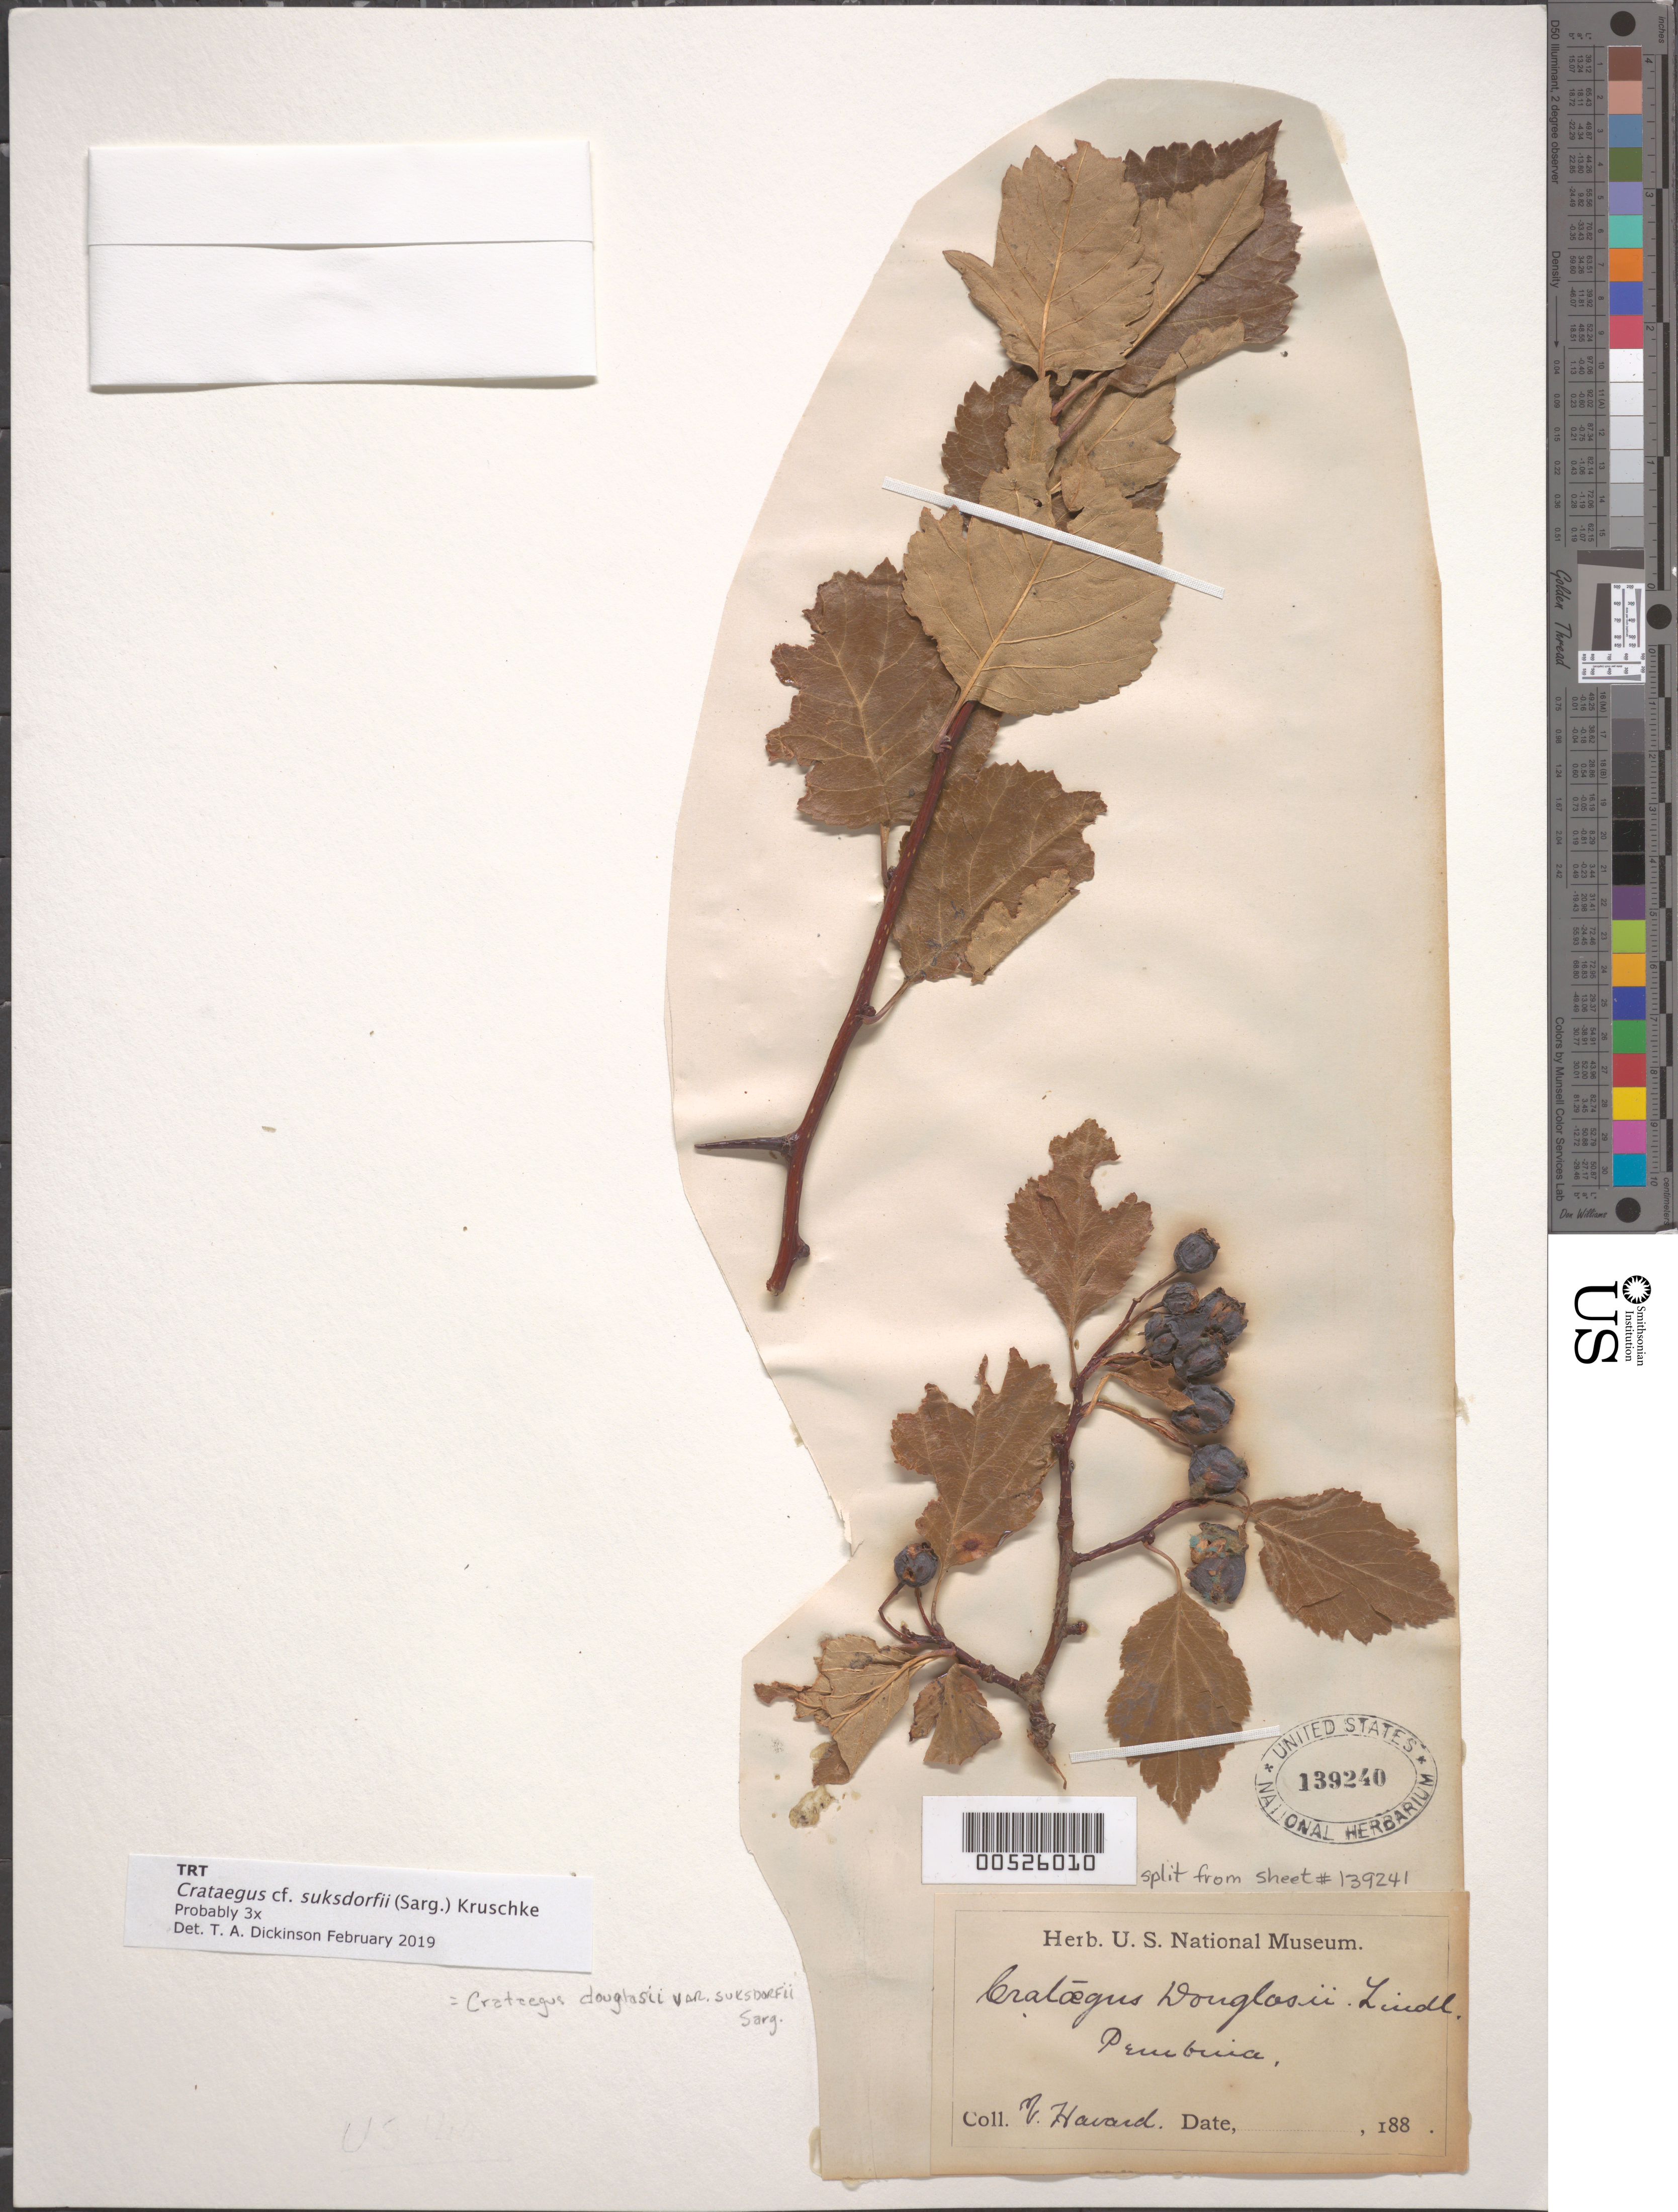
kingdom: Plantae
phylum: Tracheophyta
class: Magnoliopsida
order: Rosales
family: Rosaceae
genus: Crataegus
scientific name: Crataegus suksdorfii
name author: (Sarg.) Kruschke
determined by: Dickinson, Timothy A., Assistant Curator (TRT), University of Toronto (CANADA)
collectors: V. Havard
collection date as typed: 188-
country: United States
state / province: North Dakota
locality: Pembina.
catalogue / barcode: US 139240